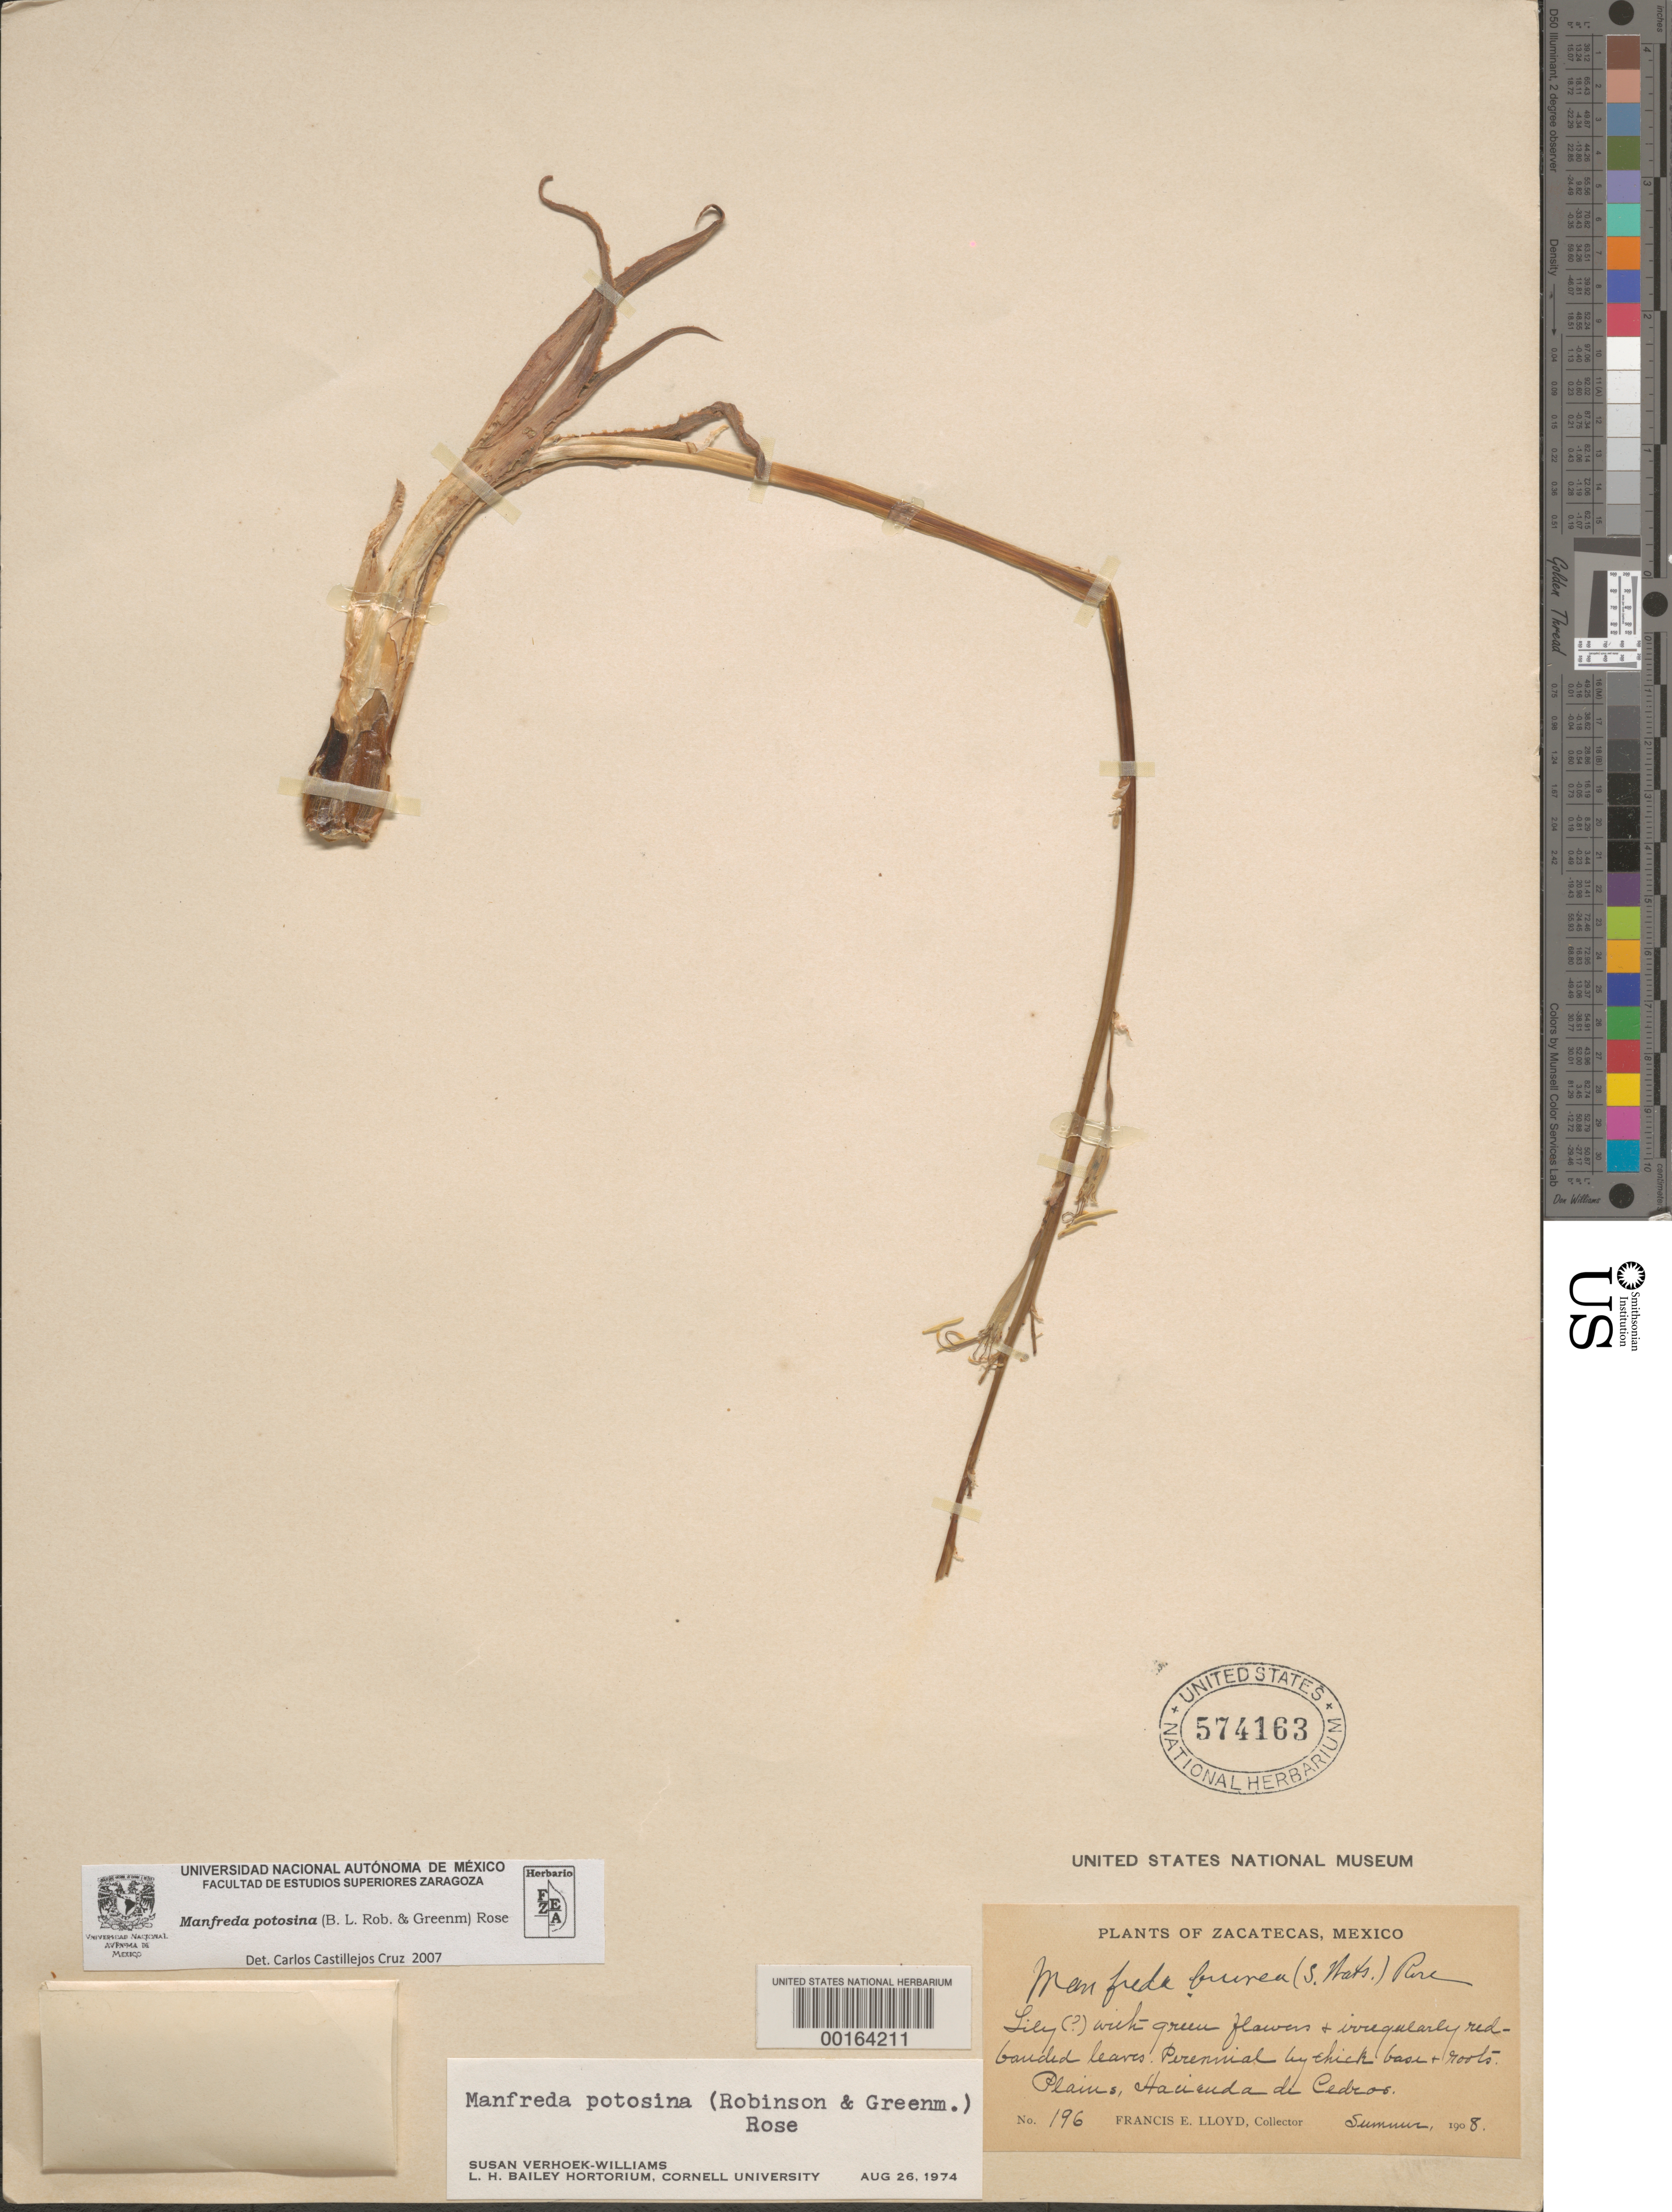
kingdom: Plantae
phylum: Tracheophyta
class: Liliopsida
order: Asparagales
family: Asparagaceae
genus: Manfreda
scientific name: Manfreda potosina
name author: (B.L. Rob. & Greenm.) Rose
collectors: F. E. Lloyd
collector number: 196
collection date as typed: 22 -- 1908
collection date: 1908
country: Mexico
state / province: Zacatecas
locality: Hacienda de Cedros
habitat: Plains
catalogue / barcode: US 574163